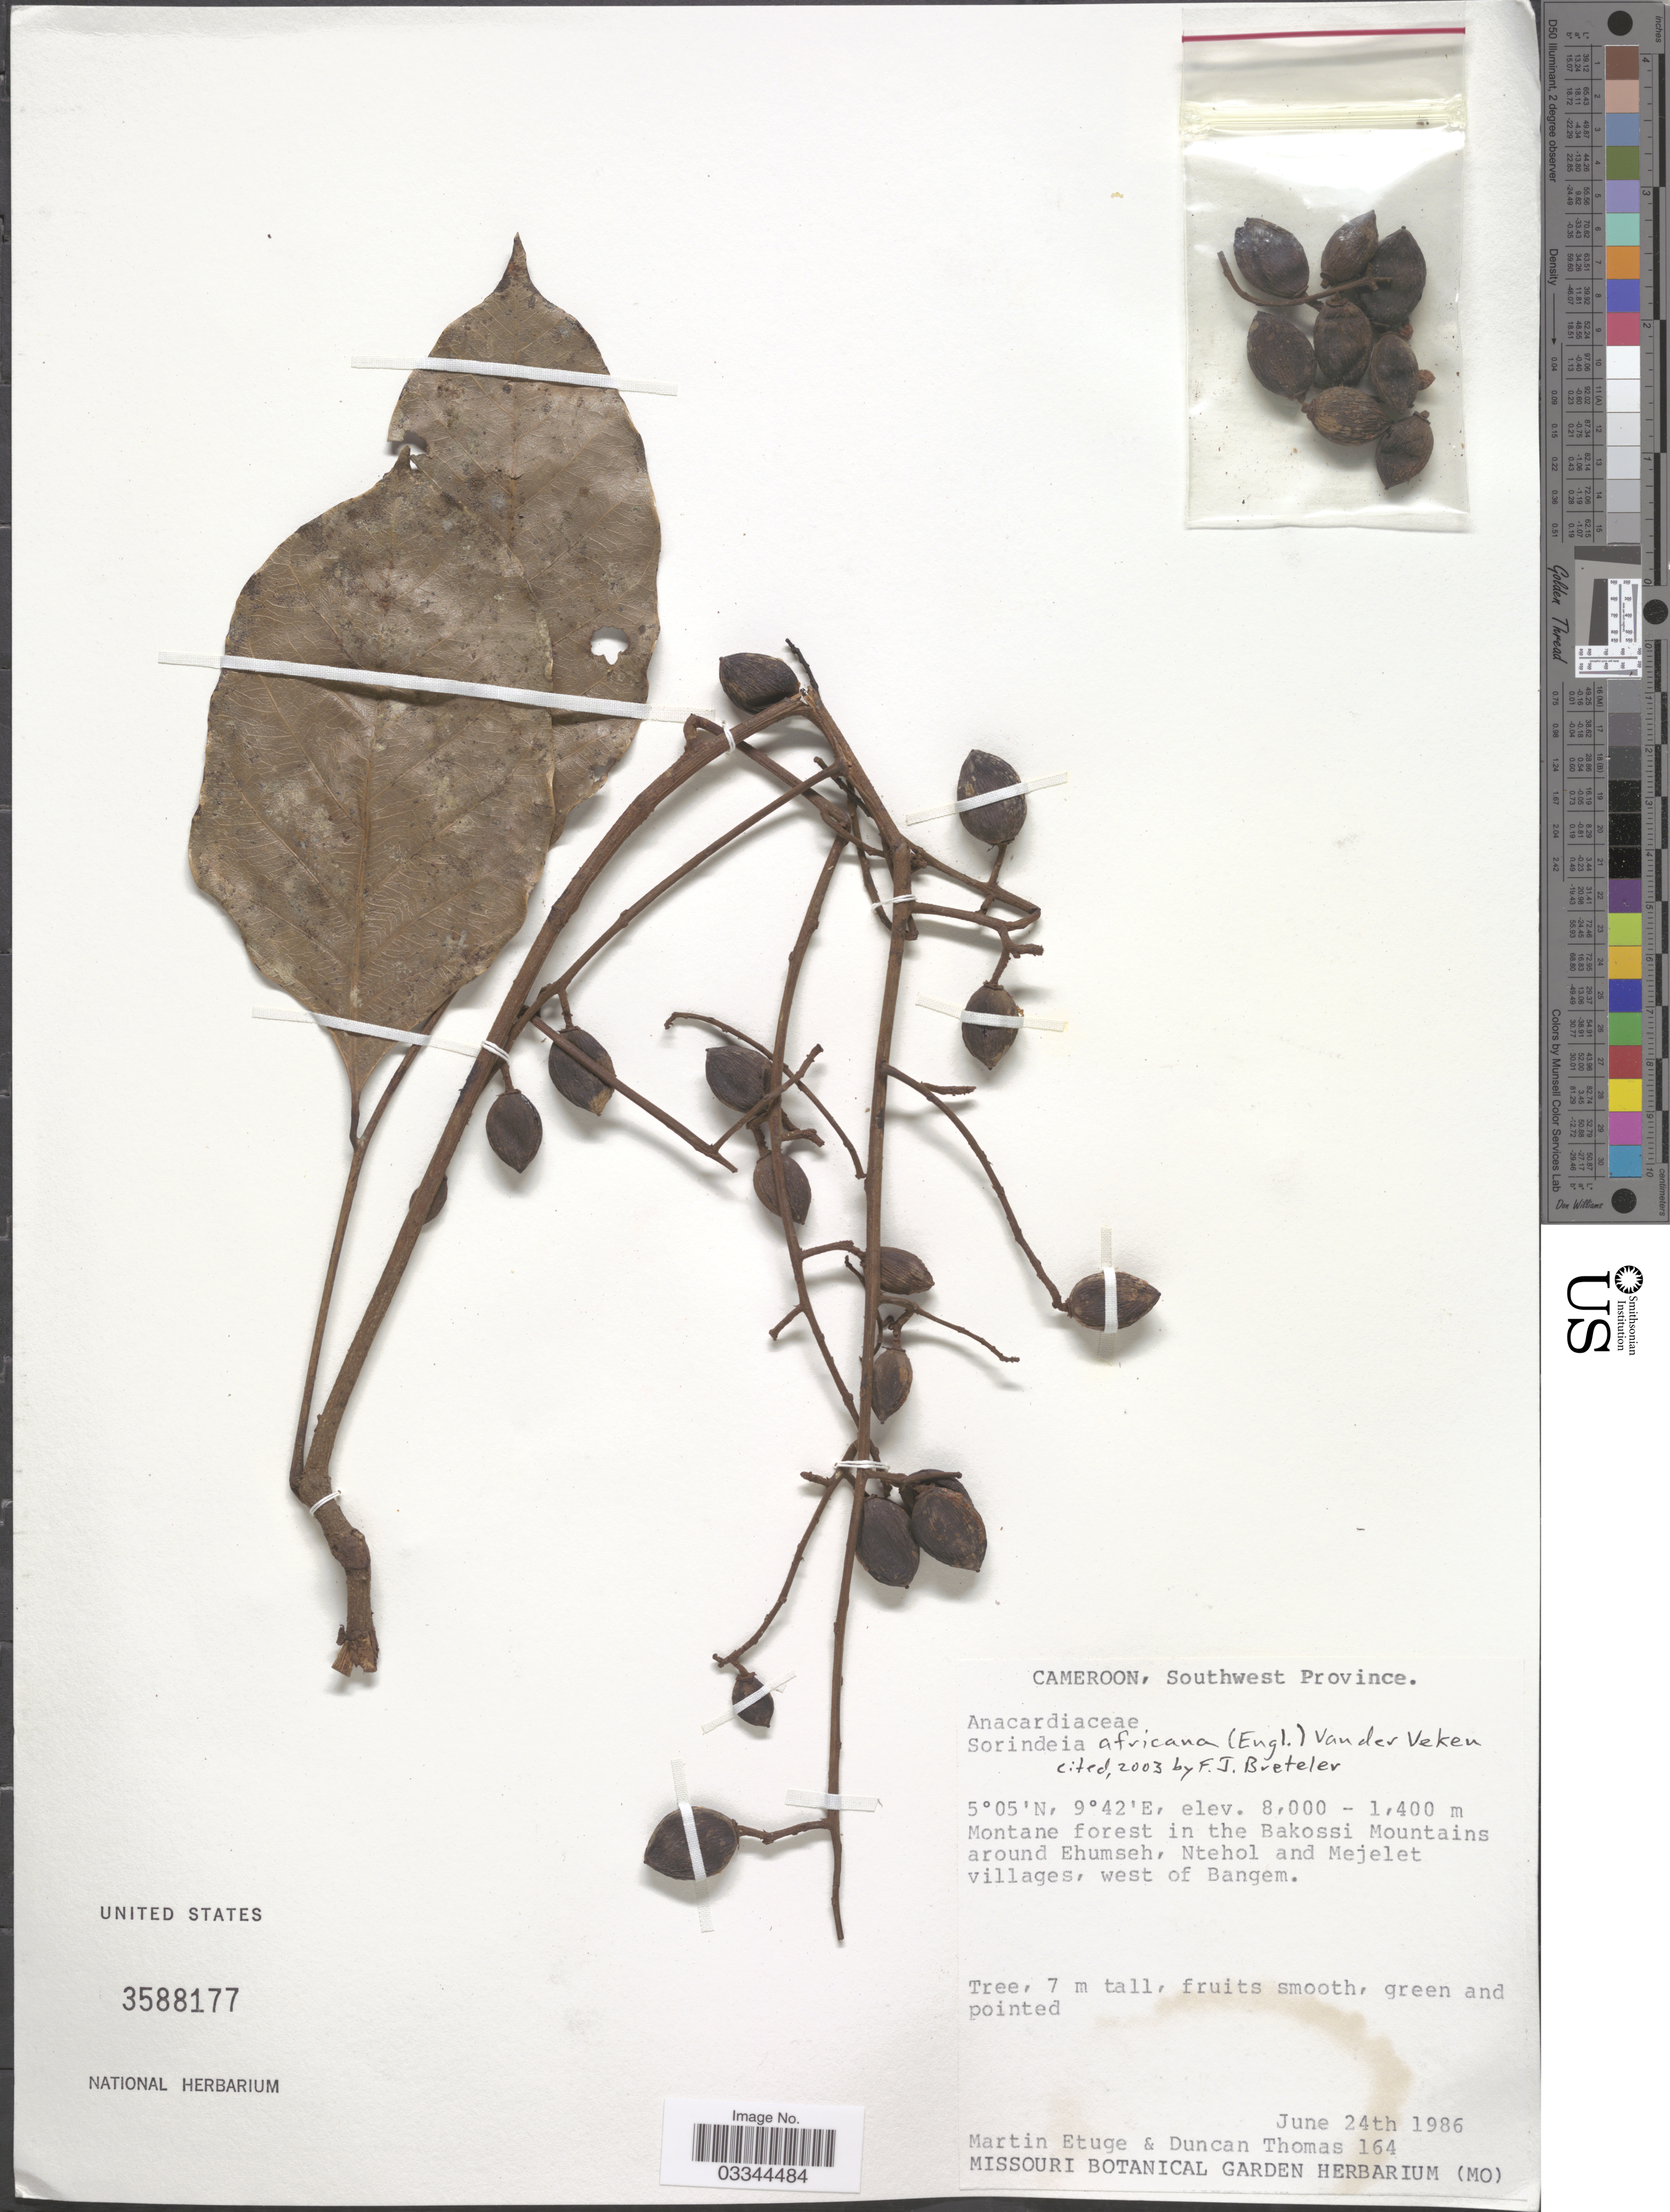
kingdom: Plantae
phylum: Tracheophyta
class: Magnoliopsida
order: Sapindales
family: Anacardiaceae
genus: Sorindeia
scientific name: Sorindeia africana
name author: (Engl.) Van der Veken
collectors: M. Etuge & D. W. Thomas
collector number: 164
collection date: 1986-06-24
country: Cameroon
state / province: Sud-Ouest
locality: Southwest Province. Montane forest in the Bakossi Mountains around Ehumseh, Ntehol and Mejelet villages, west of Bangem.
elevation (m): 1400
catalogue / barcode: US 3588177